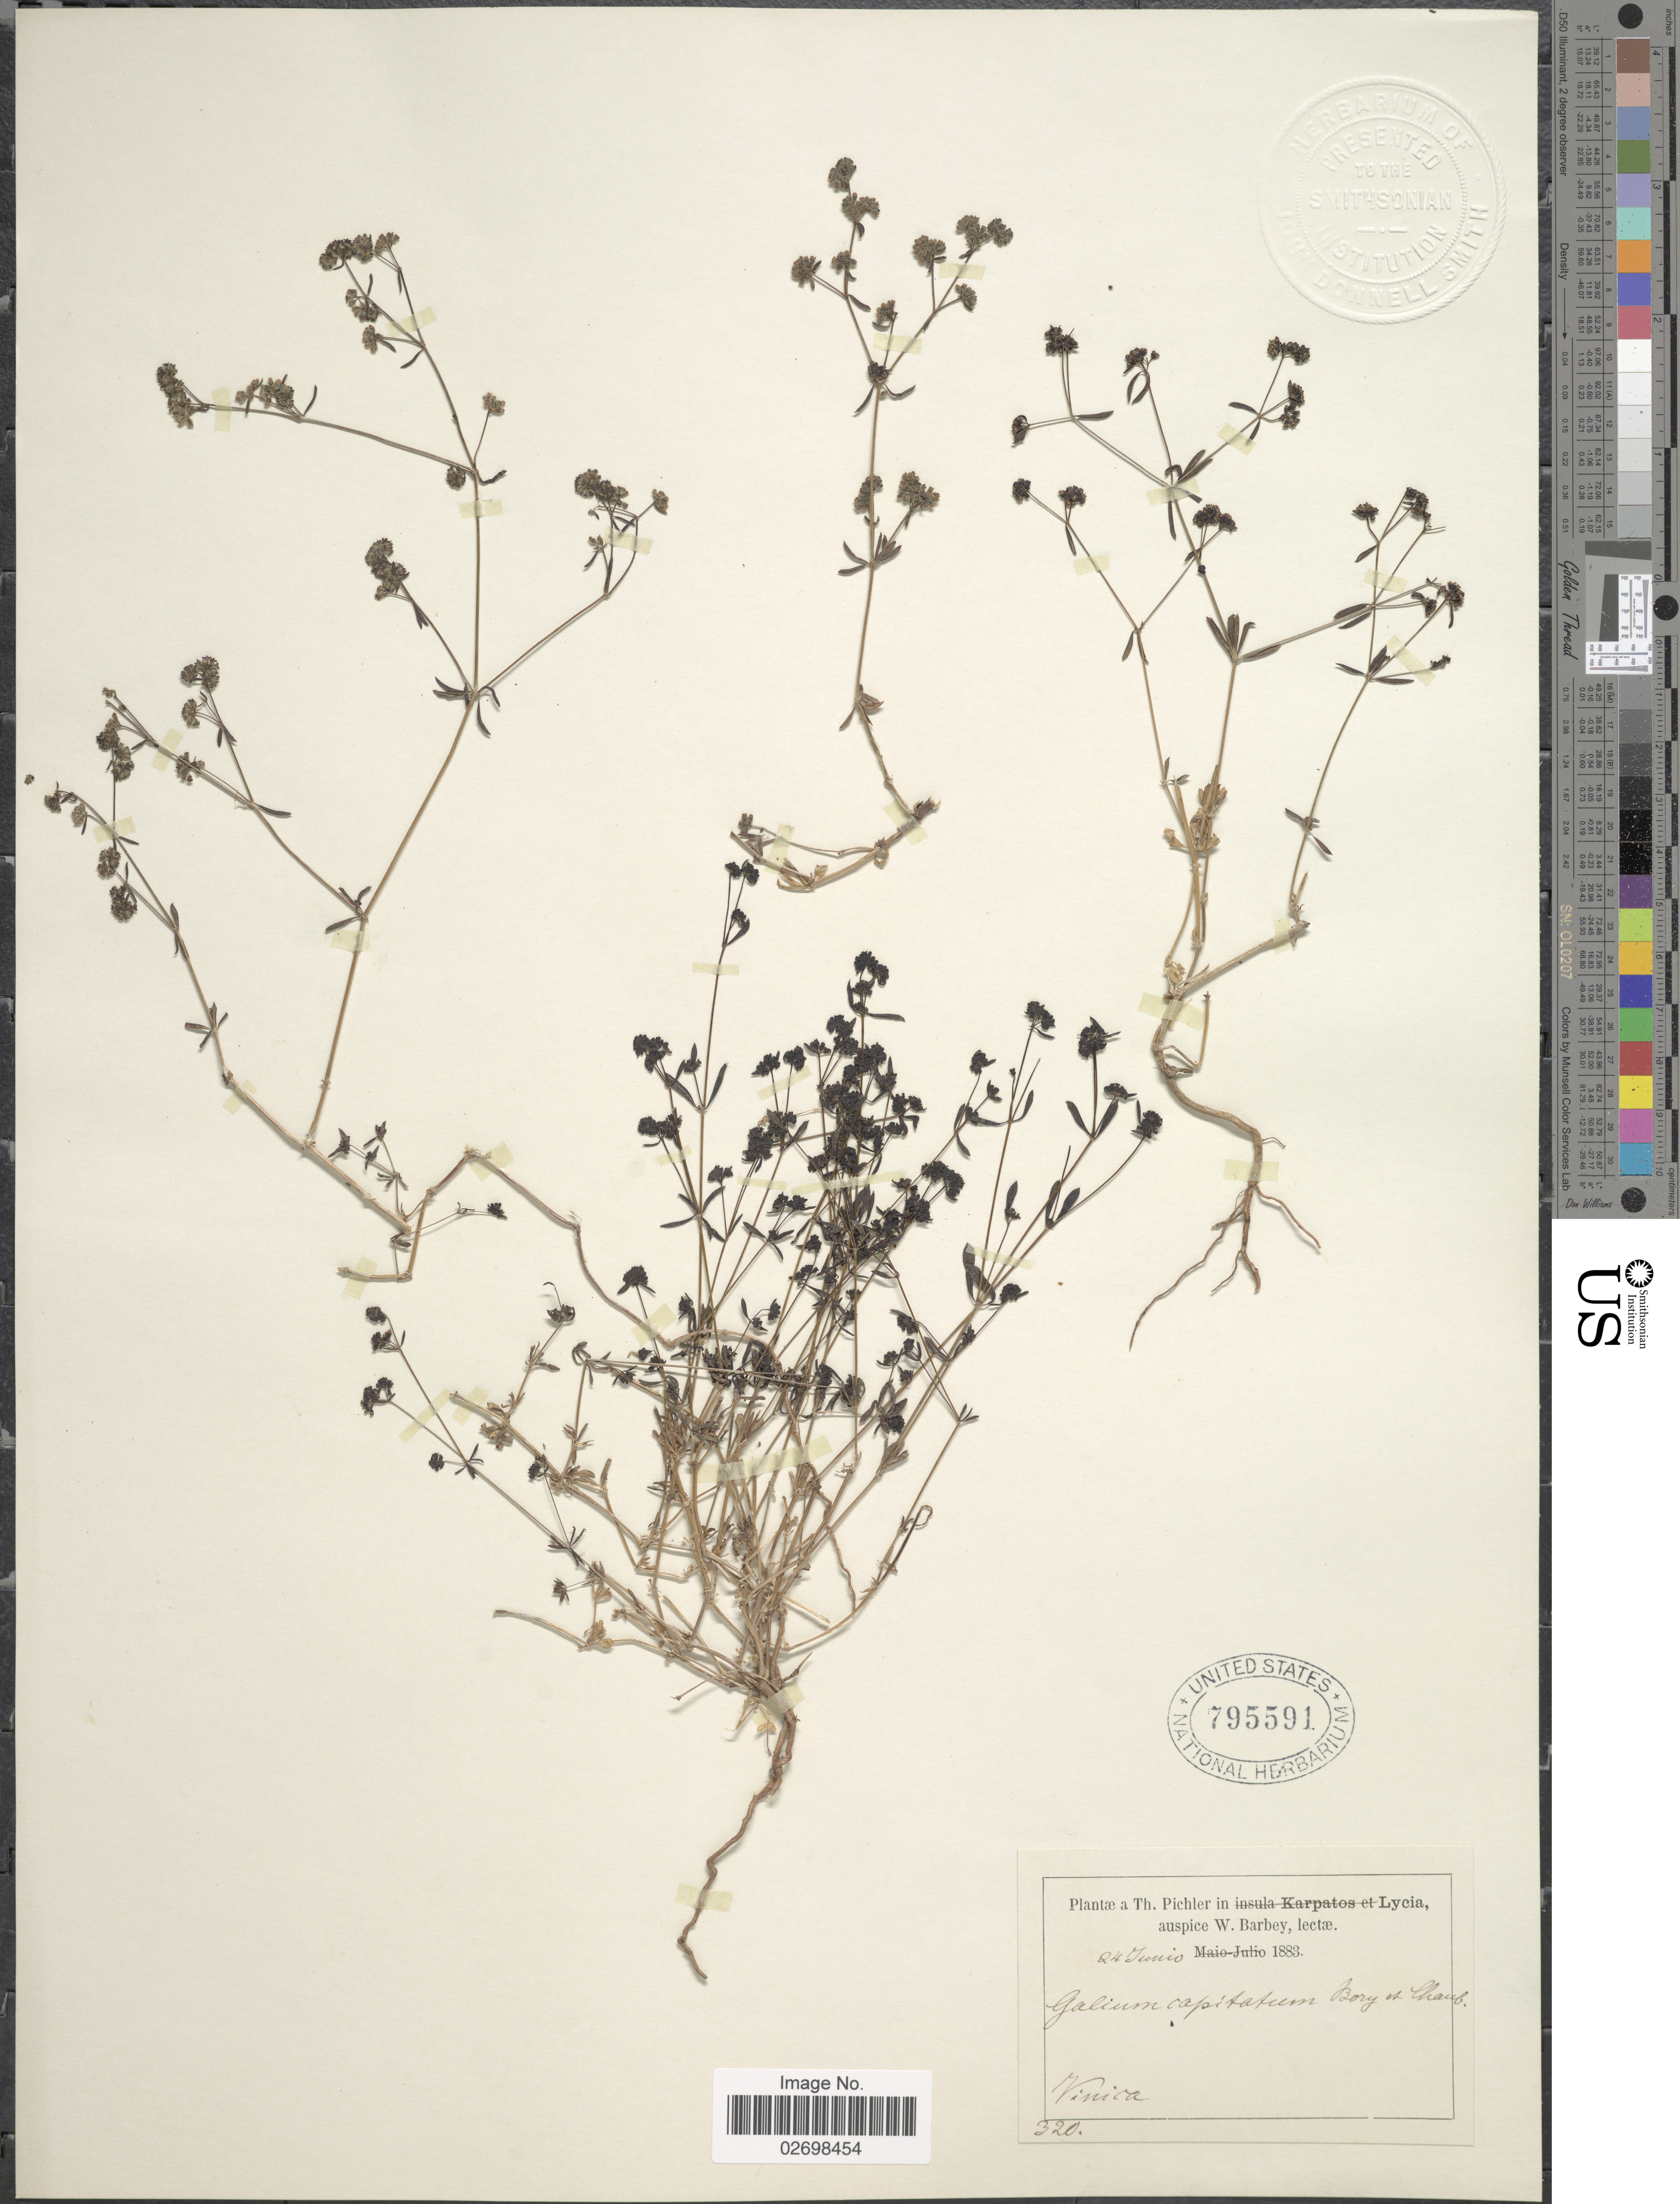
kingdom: Plantae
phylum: Tracheophyta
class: Magnoliopsida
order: Gentianales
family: Rubiaceae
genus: Galium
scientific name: Galium capitatum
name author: Bory & Chaub.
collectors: T. Pichler & W. Barbey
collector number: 320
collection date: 1883-06-24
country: North Macedonia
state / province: Vinica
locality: Vinica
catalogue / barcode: US 795591